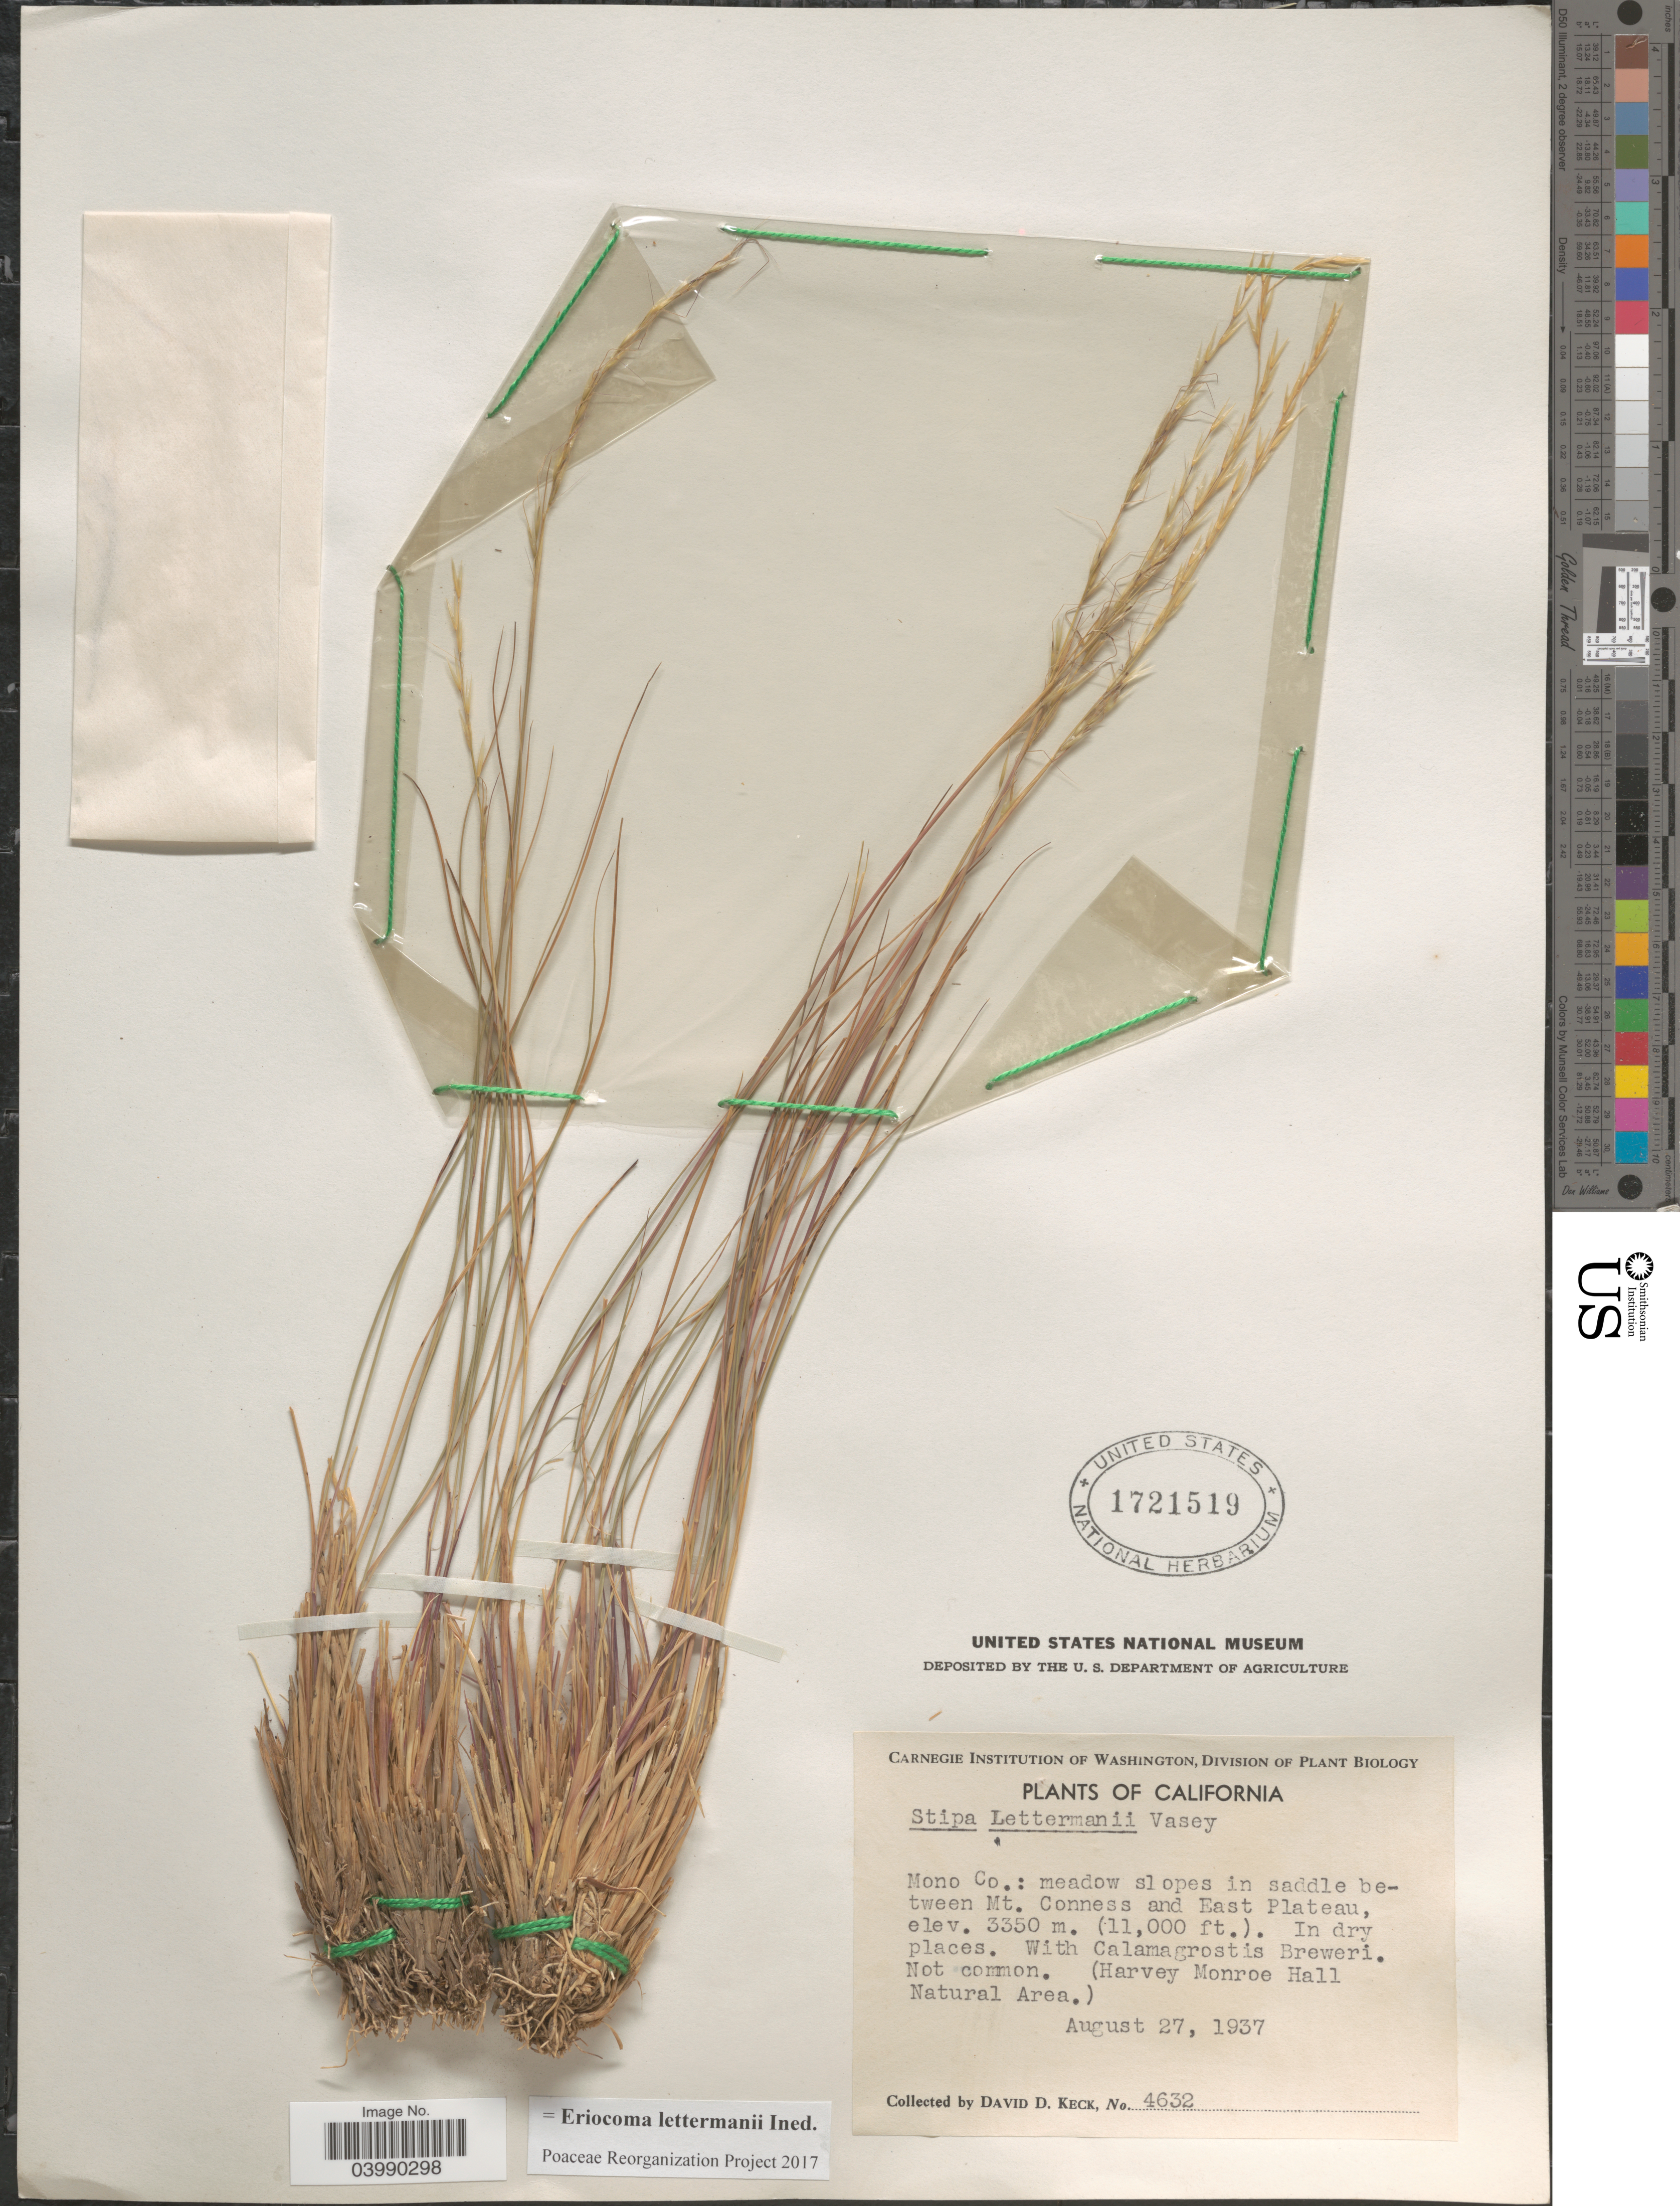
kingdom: Plantae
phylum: Tracheophyta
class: Liliopsida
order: Poales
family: Poaceae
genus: Eriocoma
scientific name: Eriocoma lettermanii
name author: (Vasey) Romasch.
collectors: D. D. Keck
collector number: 4632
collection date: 1937-08-27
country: United States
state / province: California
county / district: Mono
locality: Mono Co.: meadow slopes in saddle between Mt. Conness and East Plateau.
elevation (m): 3350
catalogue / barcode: US 1721519